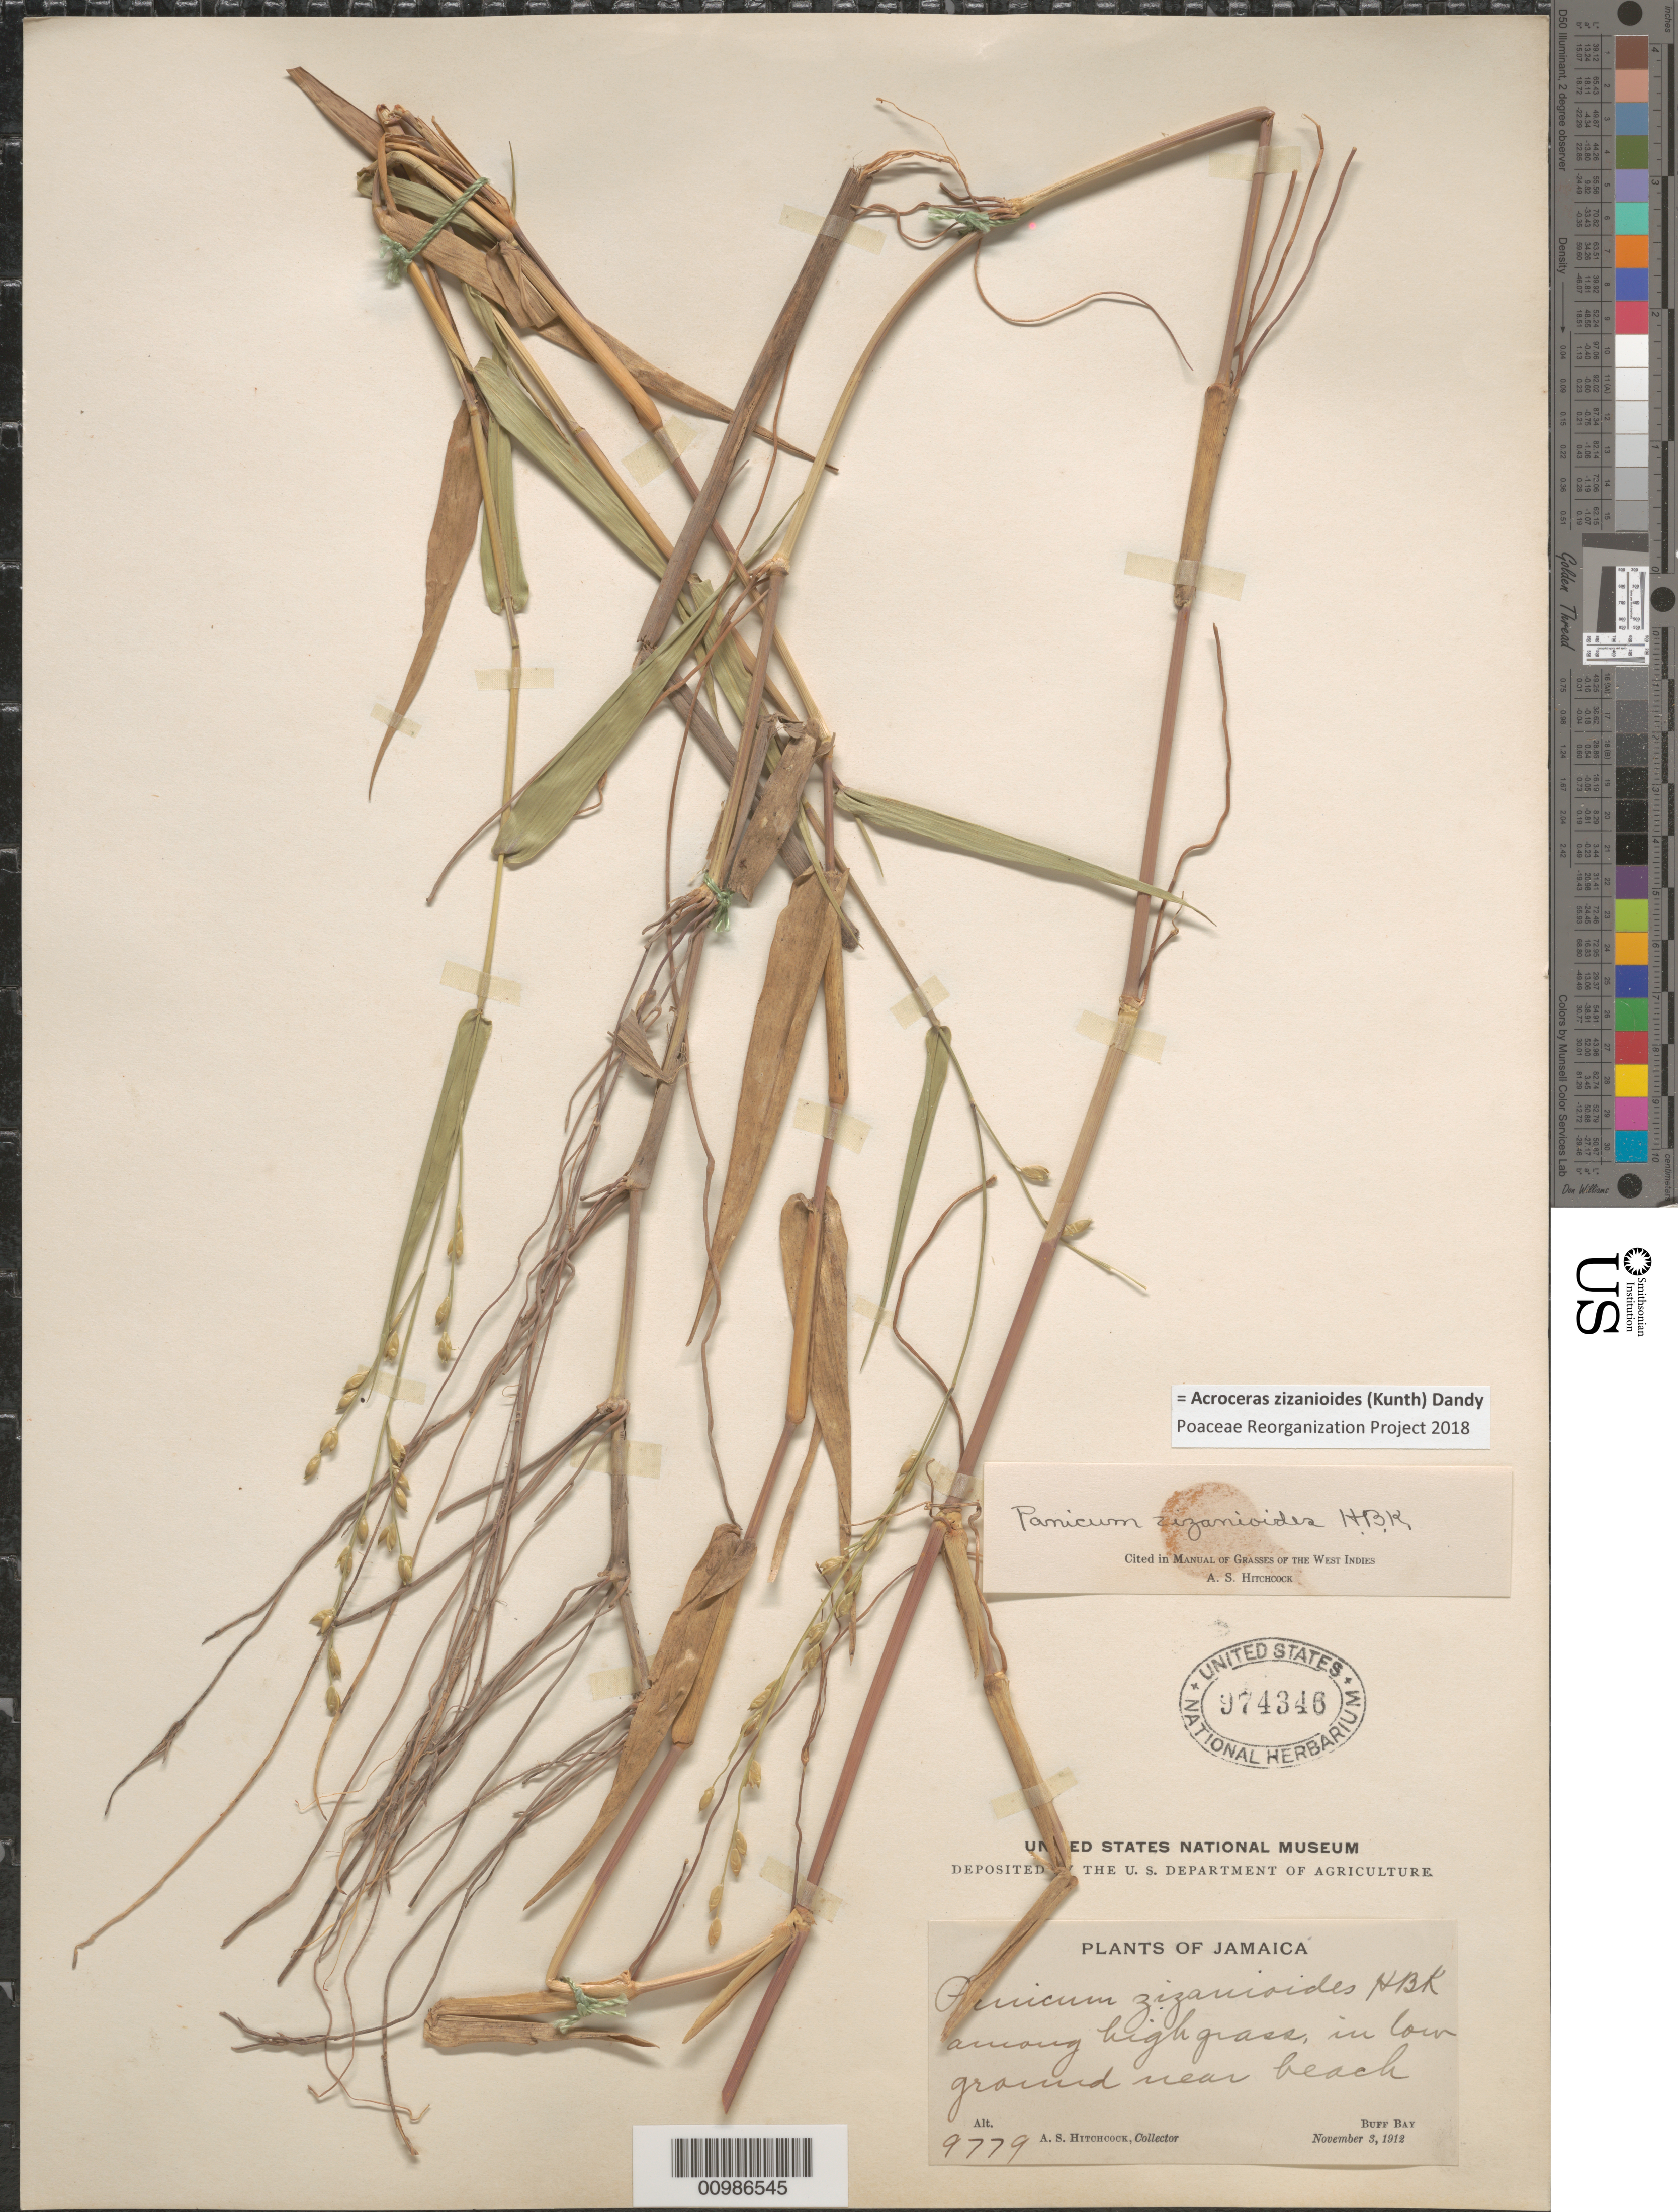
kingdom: Plantae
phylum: Tracheophyta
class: Liliopsida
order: Poales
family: Poaceae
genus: Acroceras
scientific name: Acroceras zizanioides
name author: (Kunth) Dandy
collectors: A. S. Hitchcock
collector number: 9779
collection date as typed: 03 Nov 1912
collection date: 1912-11-03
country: Jamaica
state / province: Portland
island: Jamaica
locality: Buff Bay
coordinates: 0 N, 0 E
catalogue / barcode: US 974348